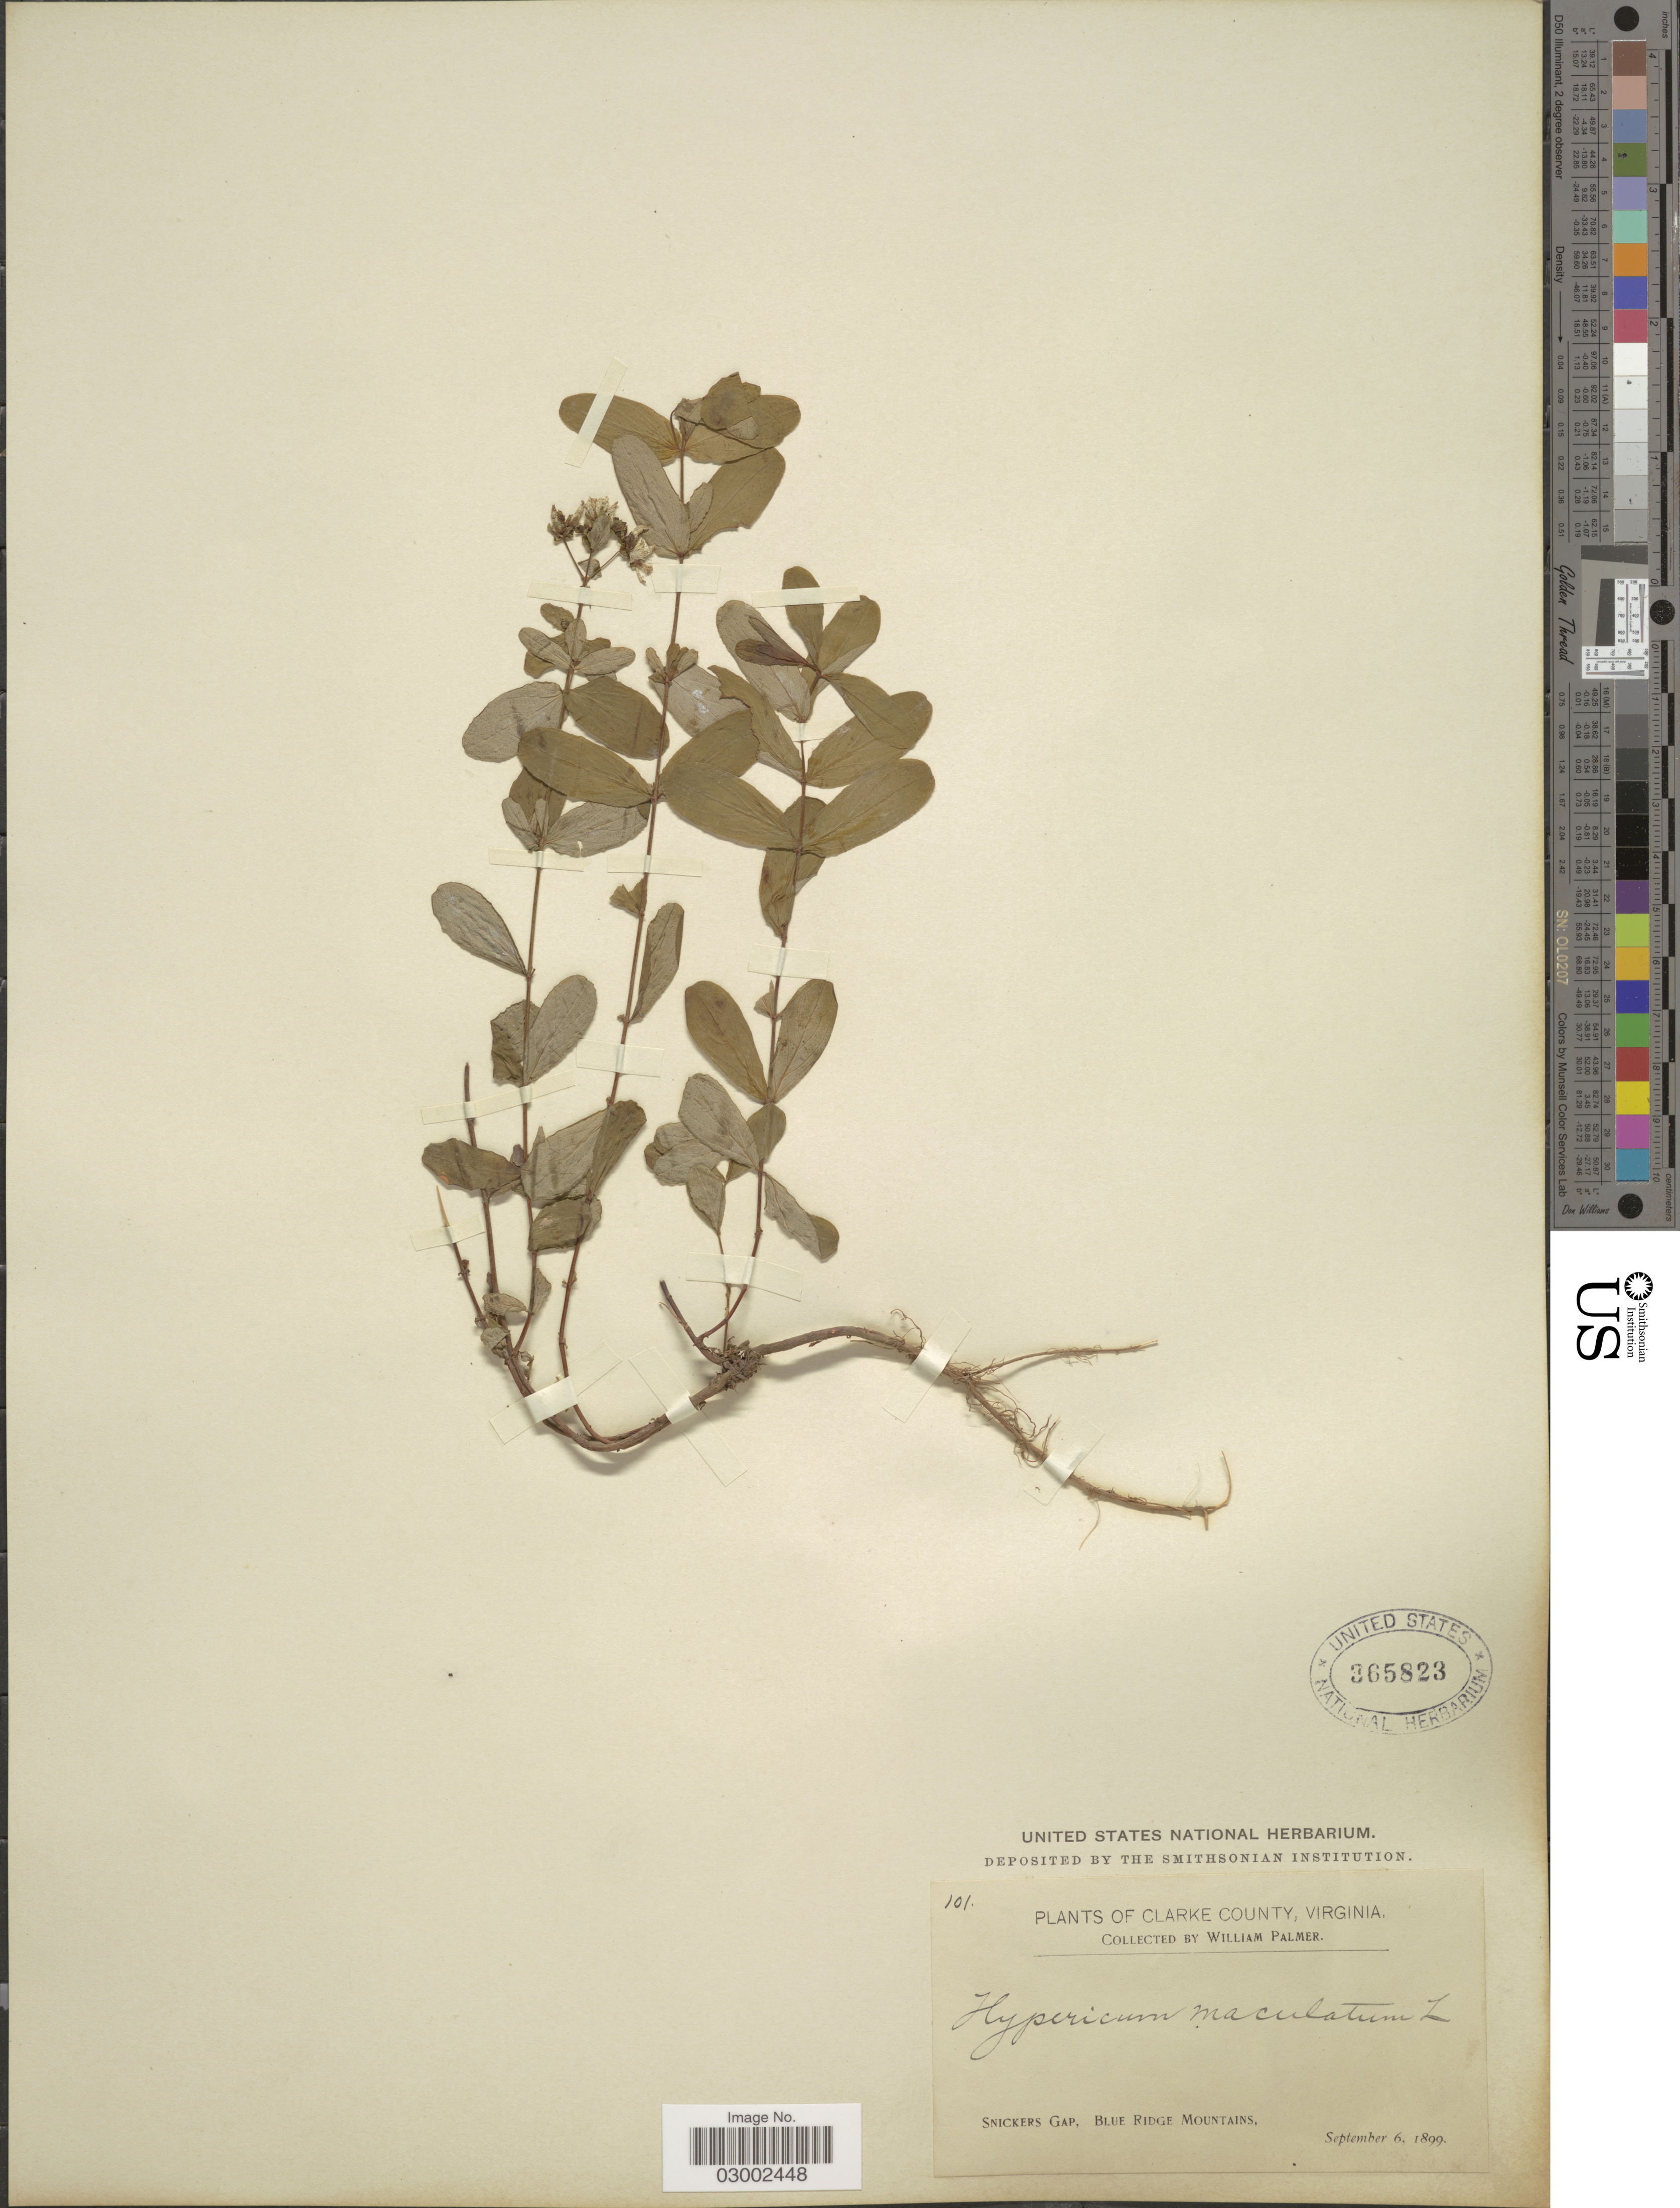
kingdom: Plantae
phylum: Tracheophyta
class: Magnoliopsida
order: Malpighiales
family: Hypericaceae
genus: Hypericum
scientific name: Hypericum punctatum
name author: Lam.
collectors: W. Palmer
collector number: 101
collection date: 1899-09-06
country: United States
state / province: Virginia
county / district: Clarke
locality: Clarke County. Snickers Gap, Blue Ridge Mountains.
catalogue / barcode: US 365823